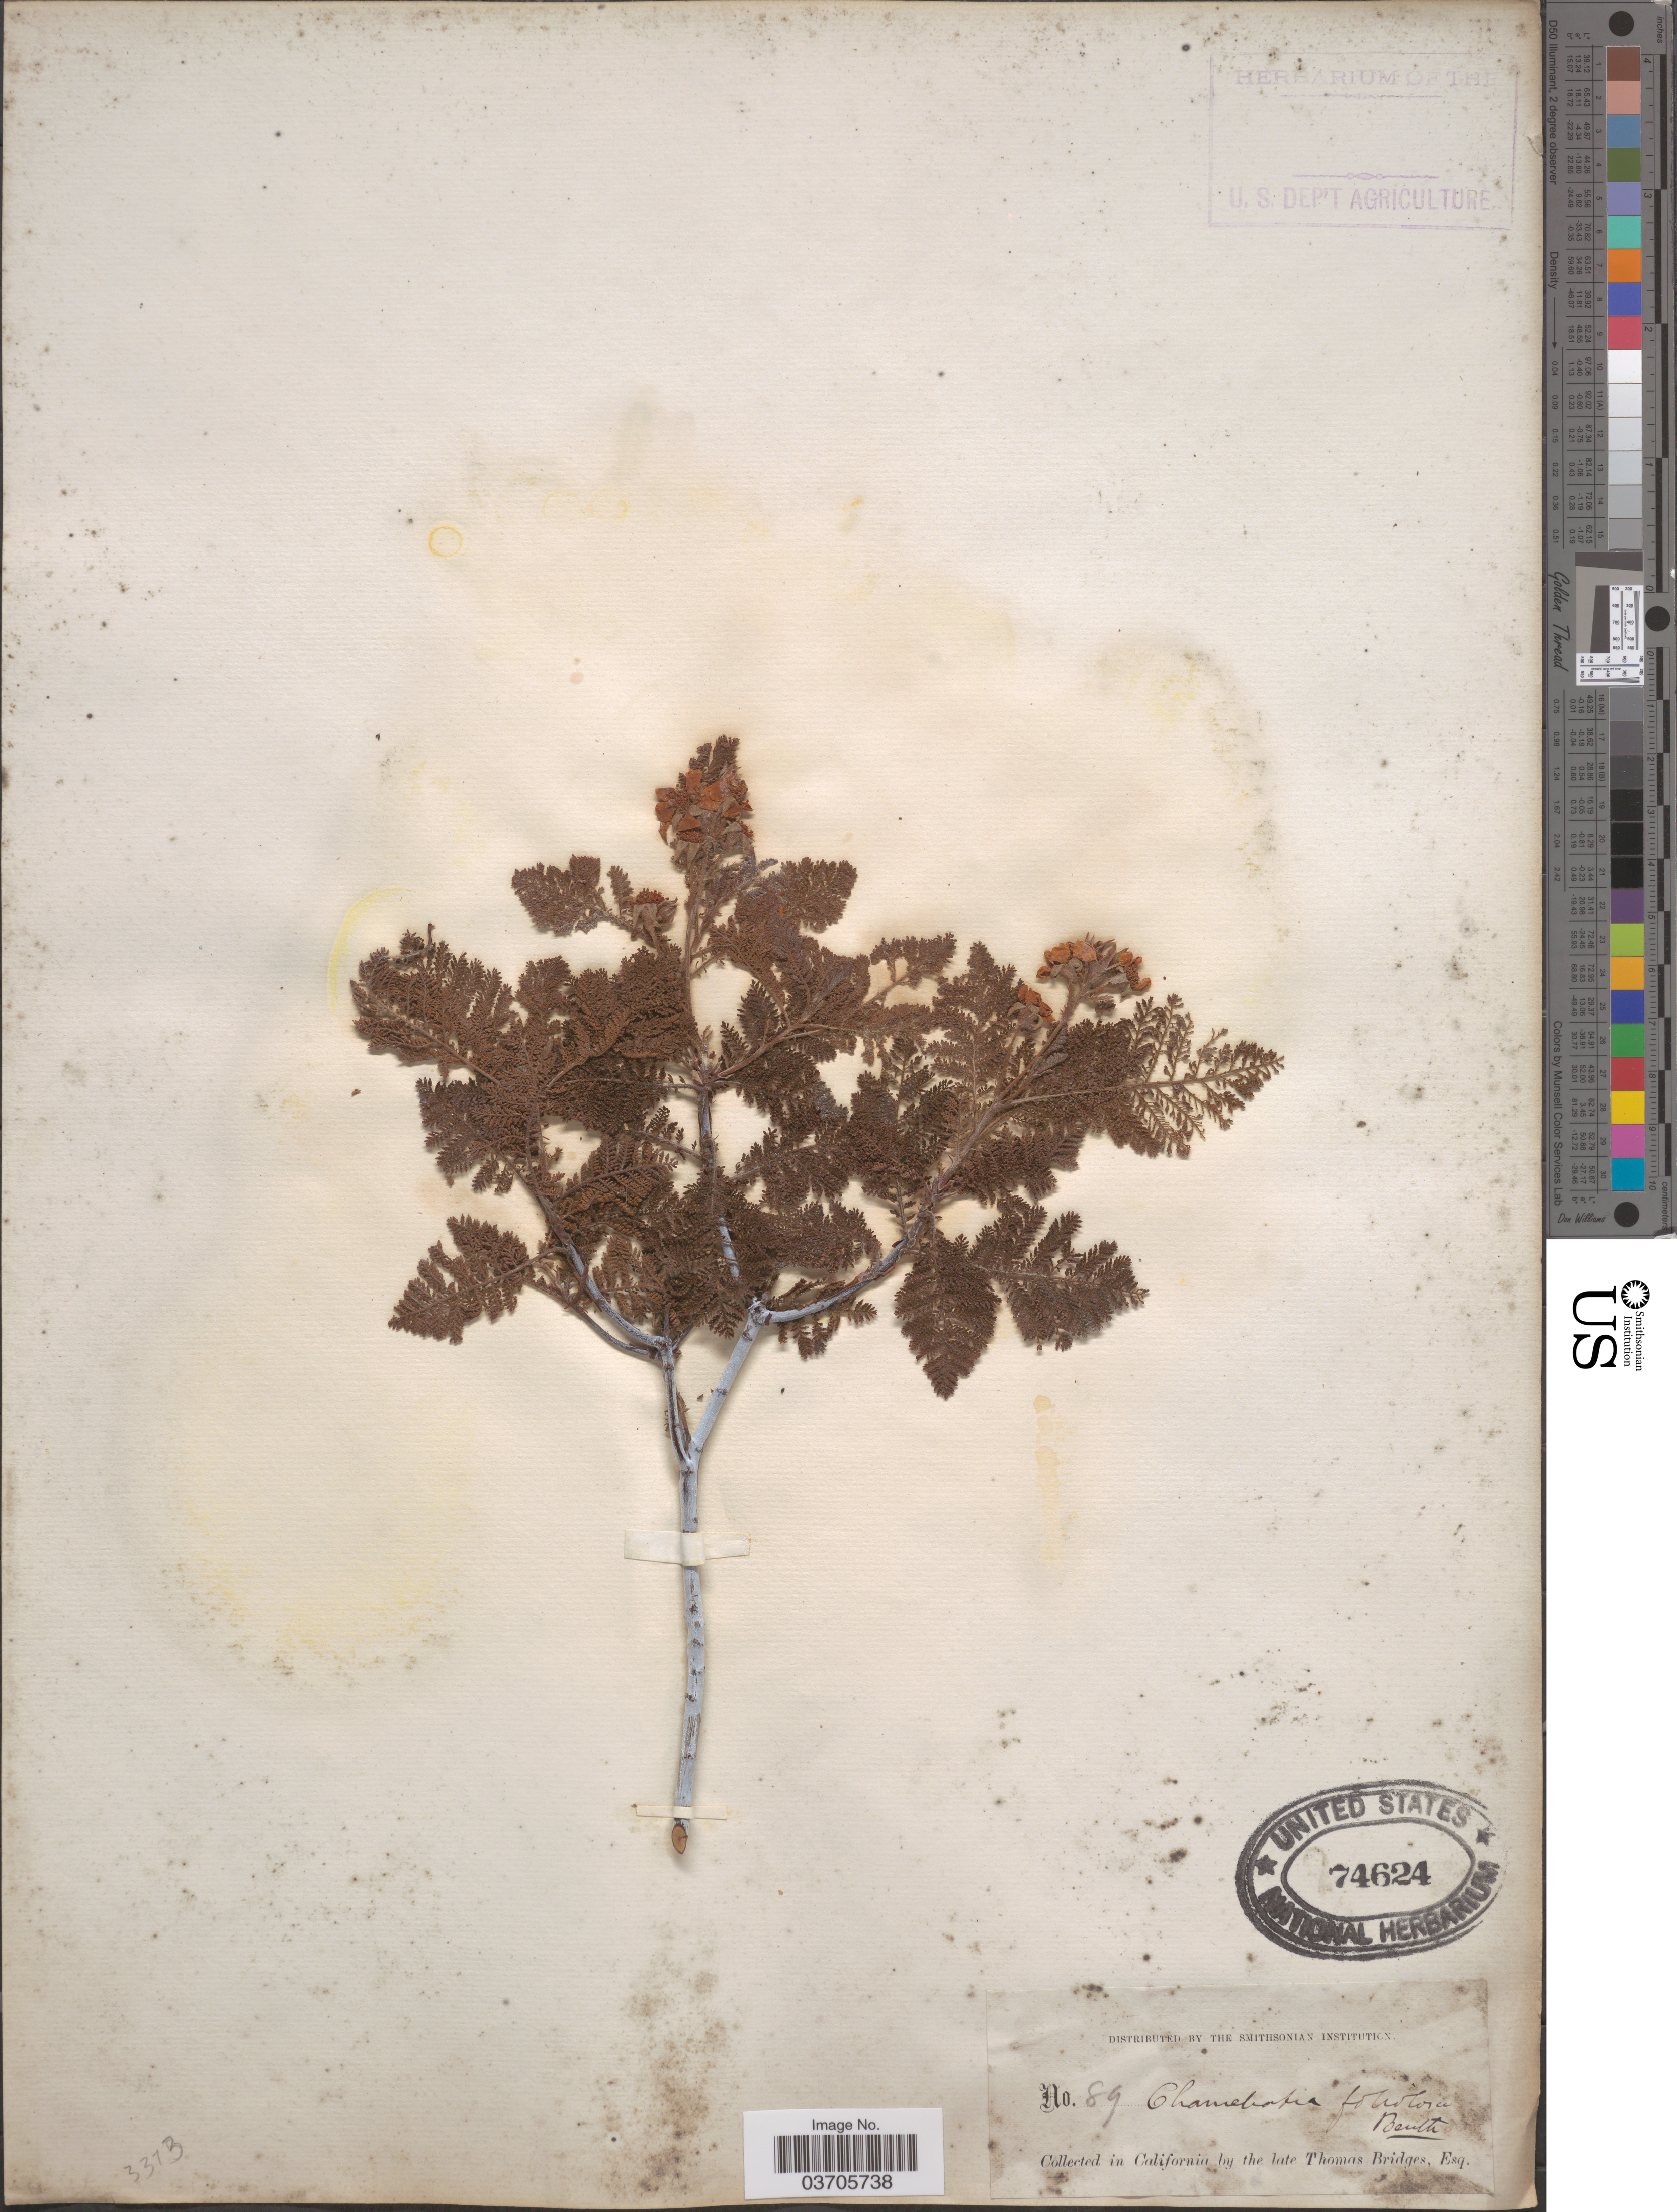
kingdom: Plantae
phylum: Tracheophyta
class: Magnoliopsida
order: Rosales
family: Rosaceae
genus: Chamaebatia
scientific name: Chamaebatia foliolosa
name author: Benth.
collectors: T. Bridges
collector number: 89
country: United States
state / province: California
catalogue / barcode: US 74624